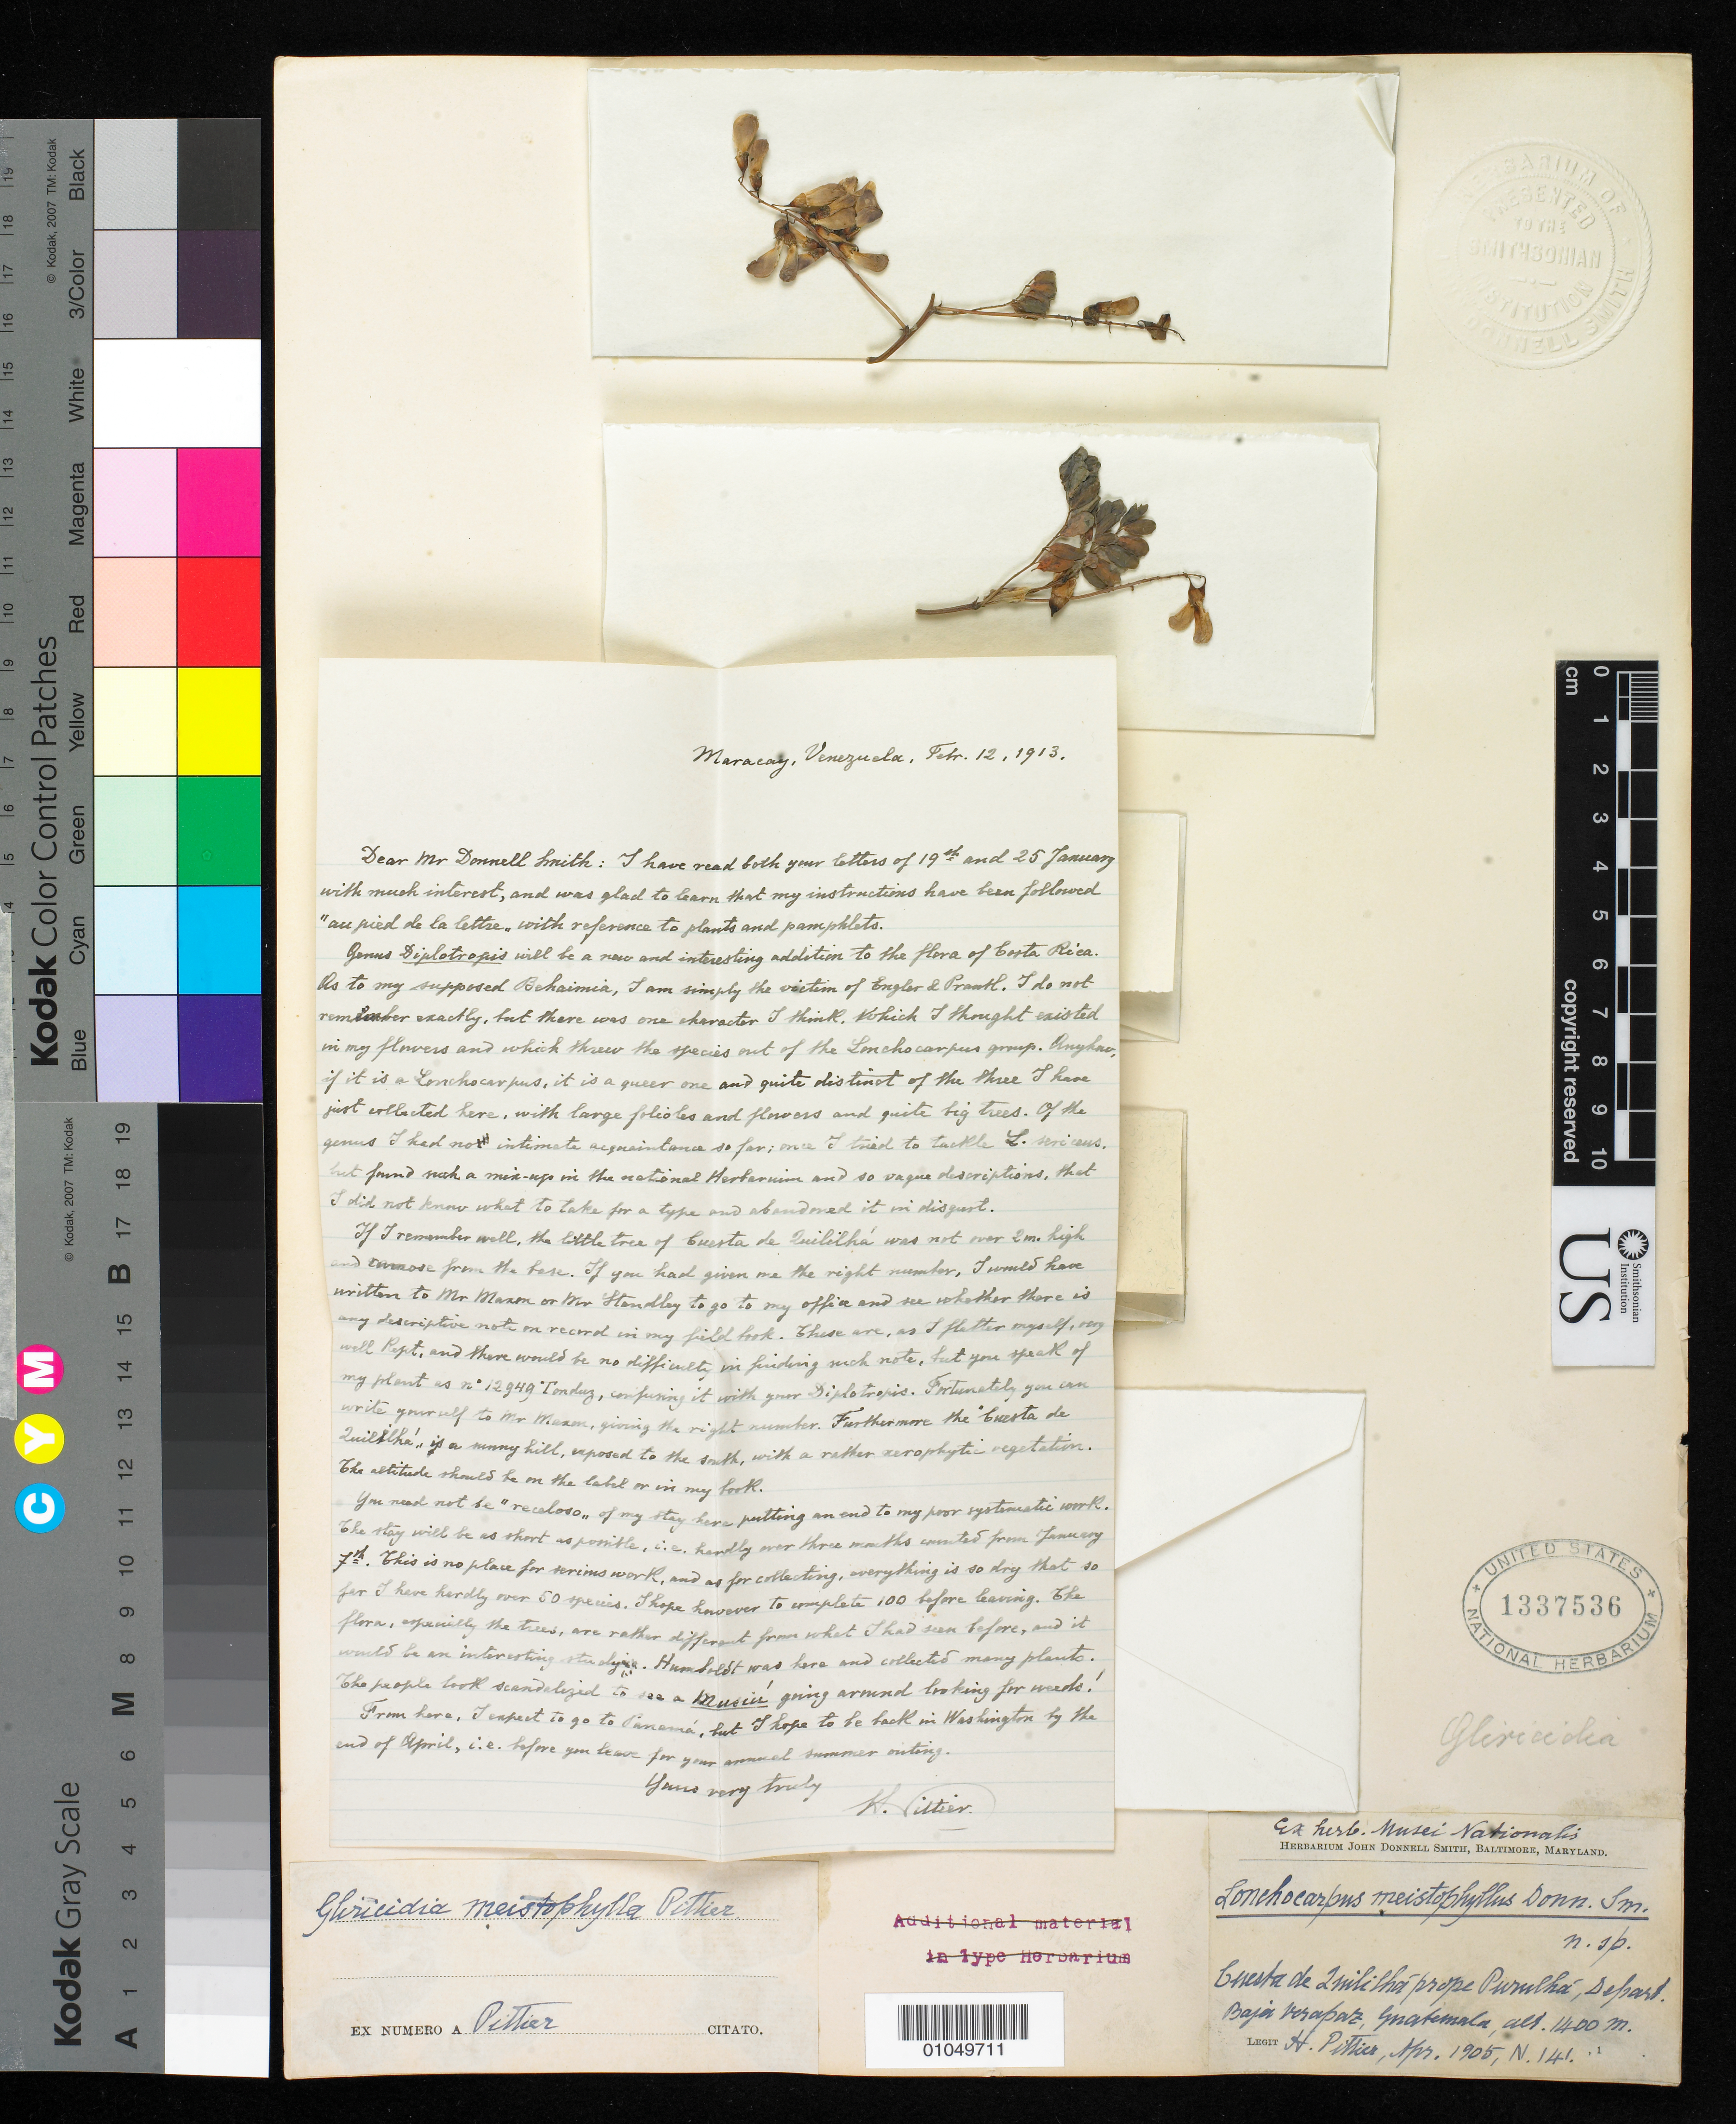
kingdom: Plantae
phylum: Tracheophyta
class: Magnoliopsida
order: Fabales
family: Fabaceae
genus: Lonchocarpus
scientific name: Lonchocarpus meistophyllus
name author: Donn. Sm.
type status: Isotype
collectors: H. F. Pittier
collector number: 141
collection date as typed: Apr 1905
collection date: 1905-04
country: Guatemala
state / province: Baja Verapaz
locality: Cuesta de Quililhá, prope Purulhá, Depart. Baja Verapaz.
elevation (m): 1400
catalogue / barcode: US 1337536